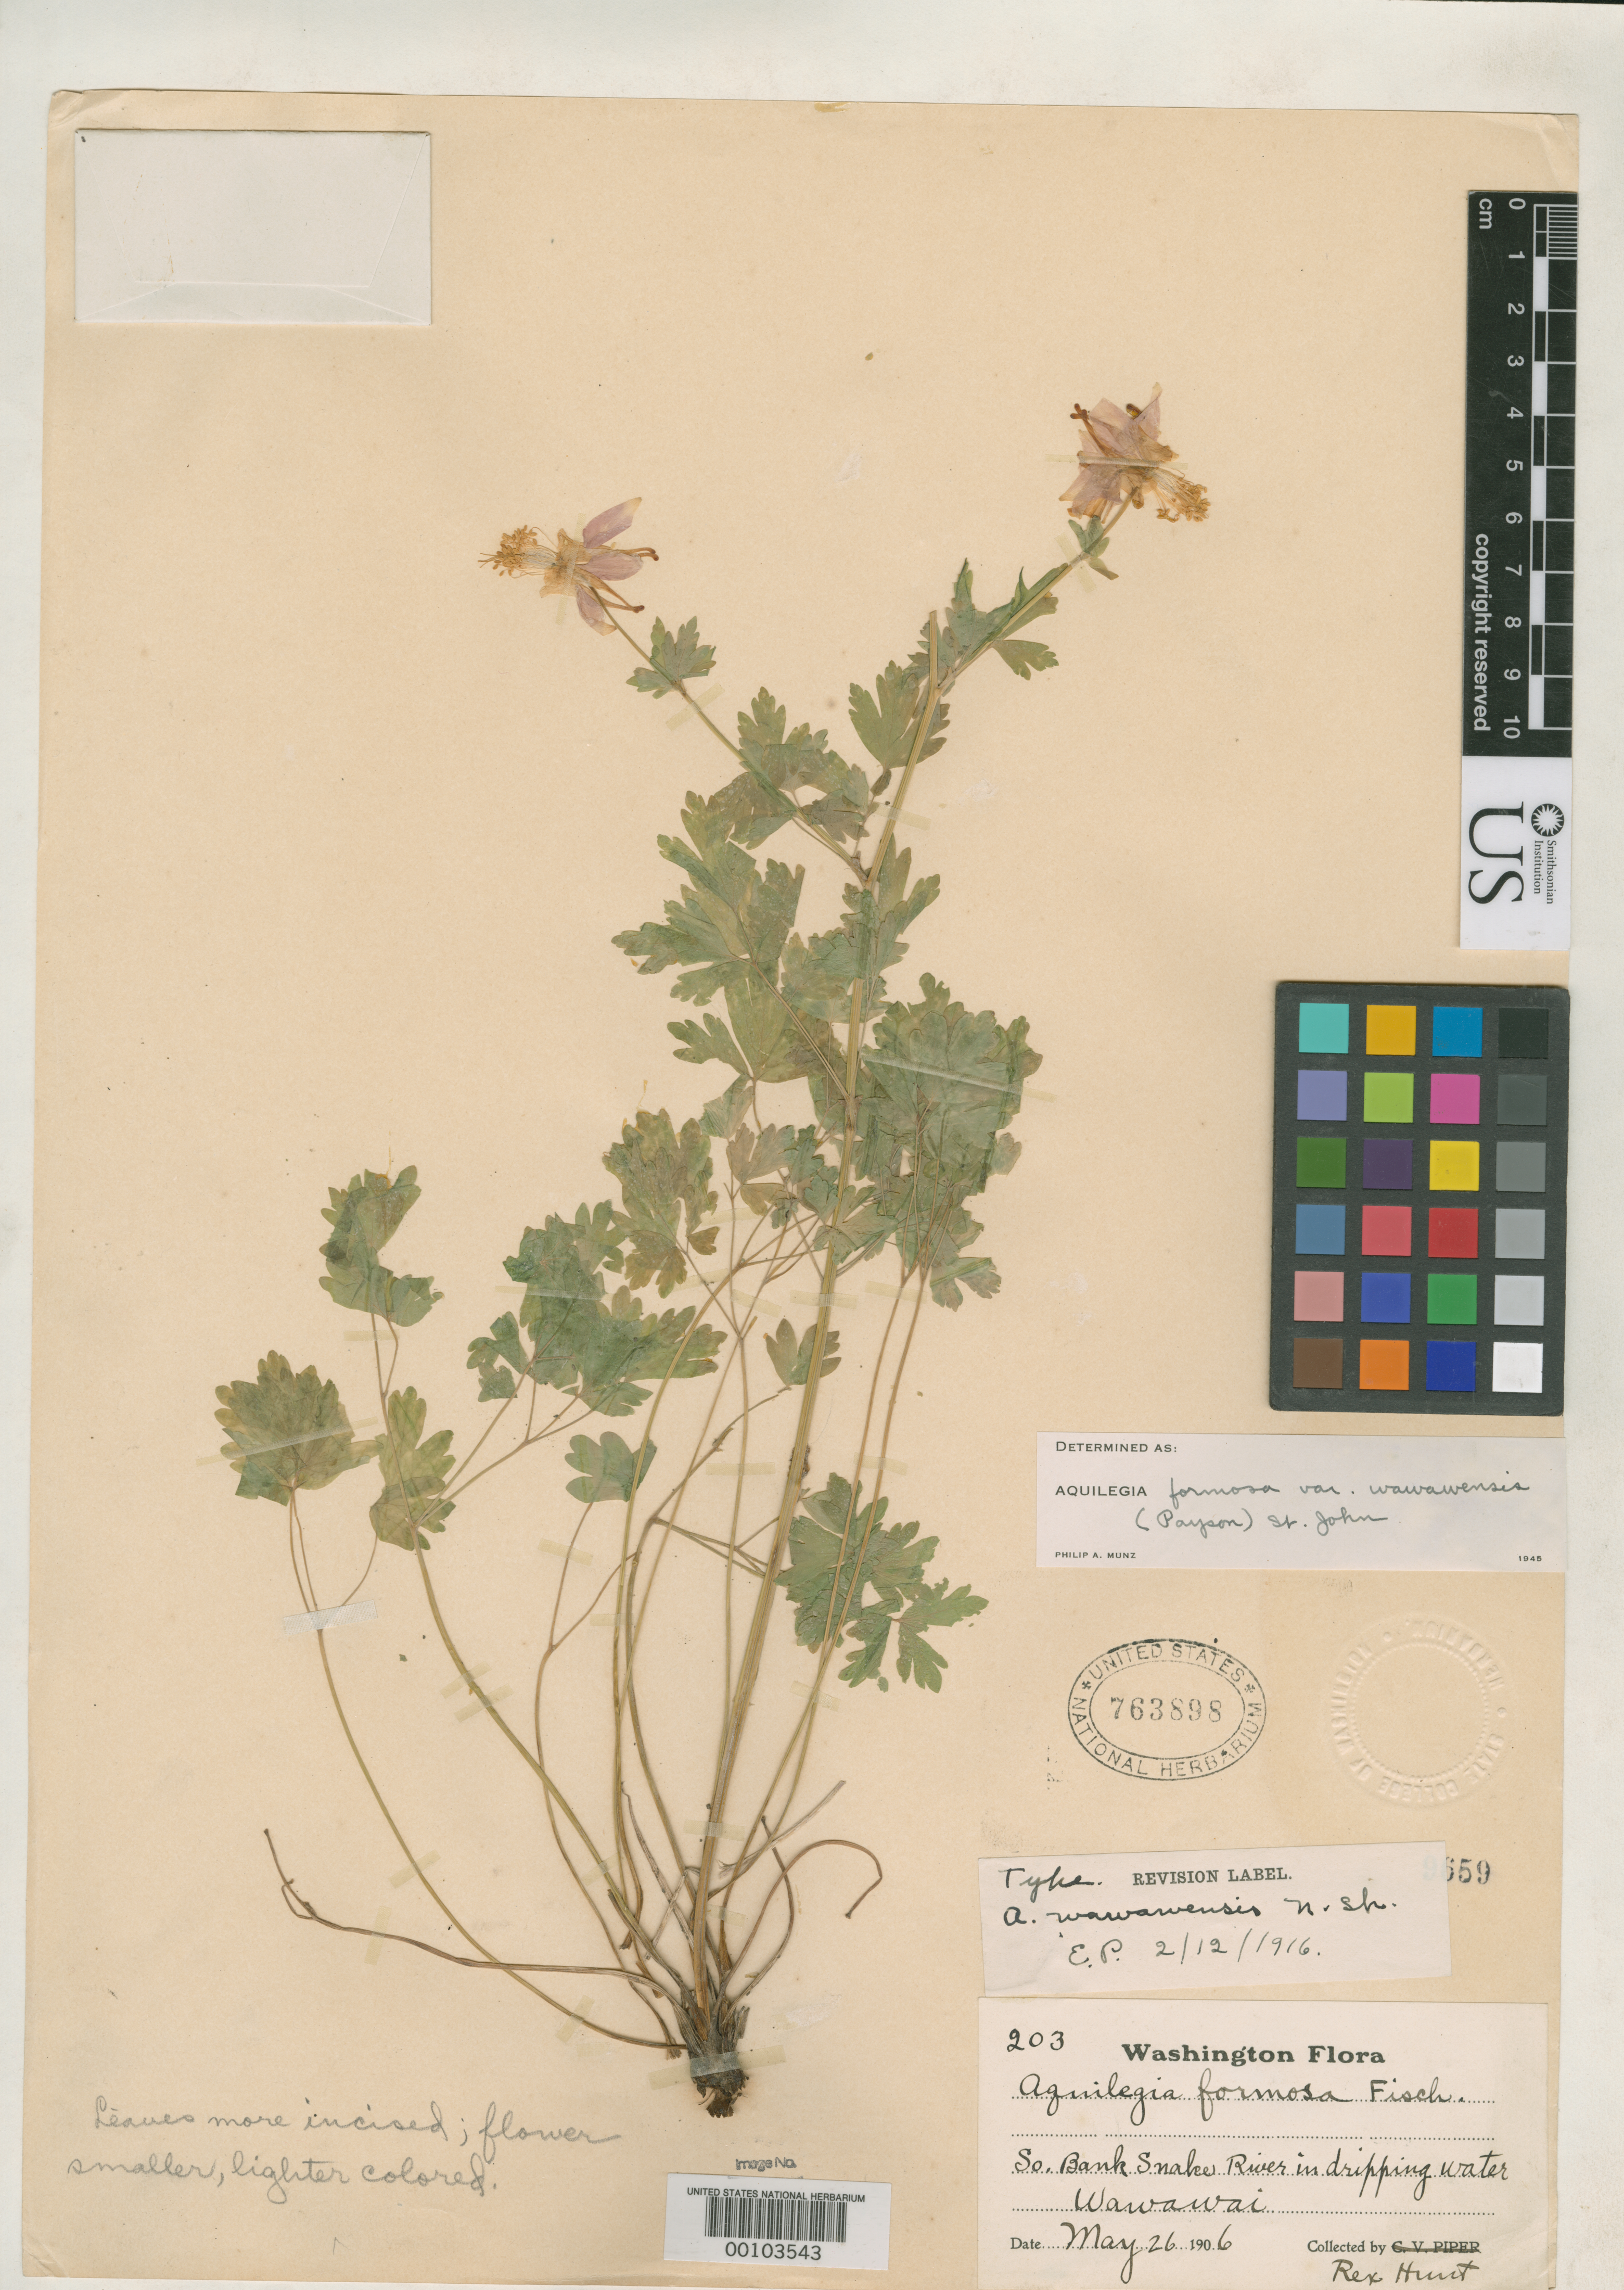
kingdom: Plantae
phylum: Tracheophyta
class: Magnoliopsida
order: Ranunculales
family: Ranunculaceae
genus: Aquilegia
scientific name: Aquilegia wawawensis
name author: Payson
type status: Holotype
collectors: R. Hunt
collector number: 203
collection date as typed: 26 May 1906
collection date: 1906-05-26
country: United States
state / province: Washington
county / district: Whitman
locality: S bank of Snake River, Wawawai.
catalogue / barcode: US 763898